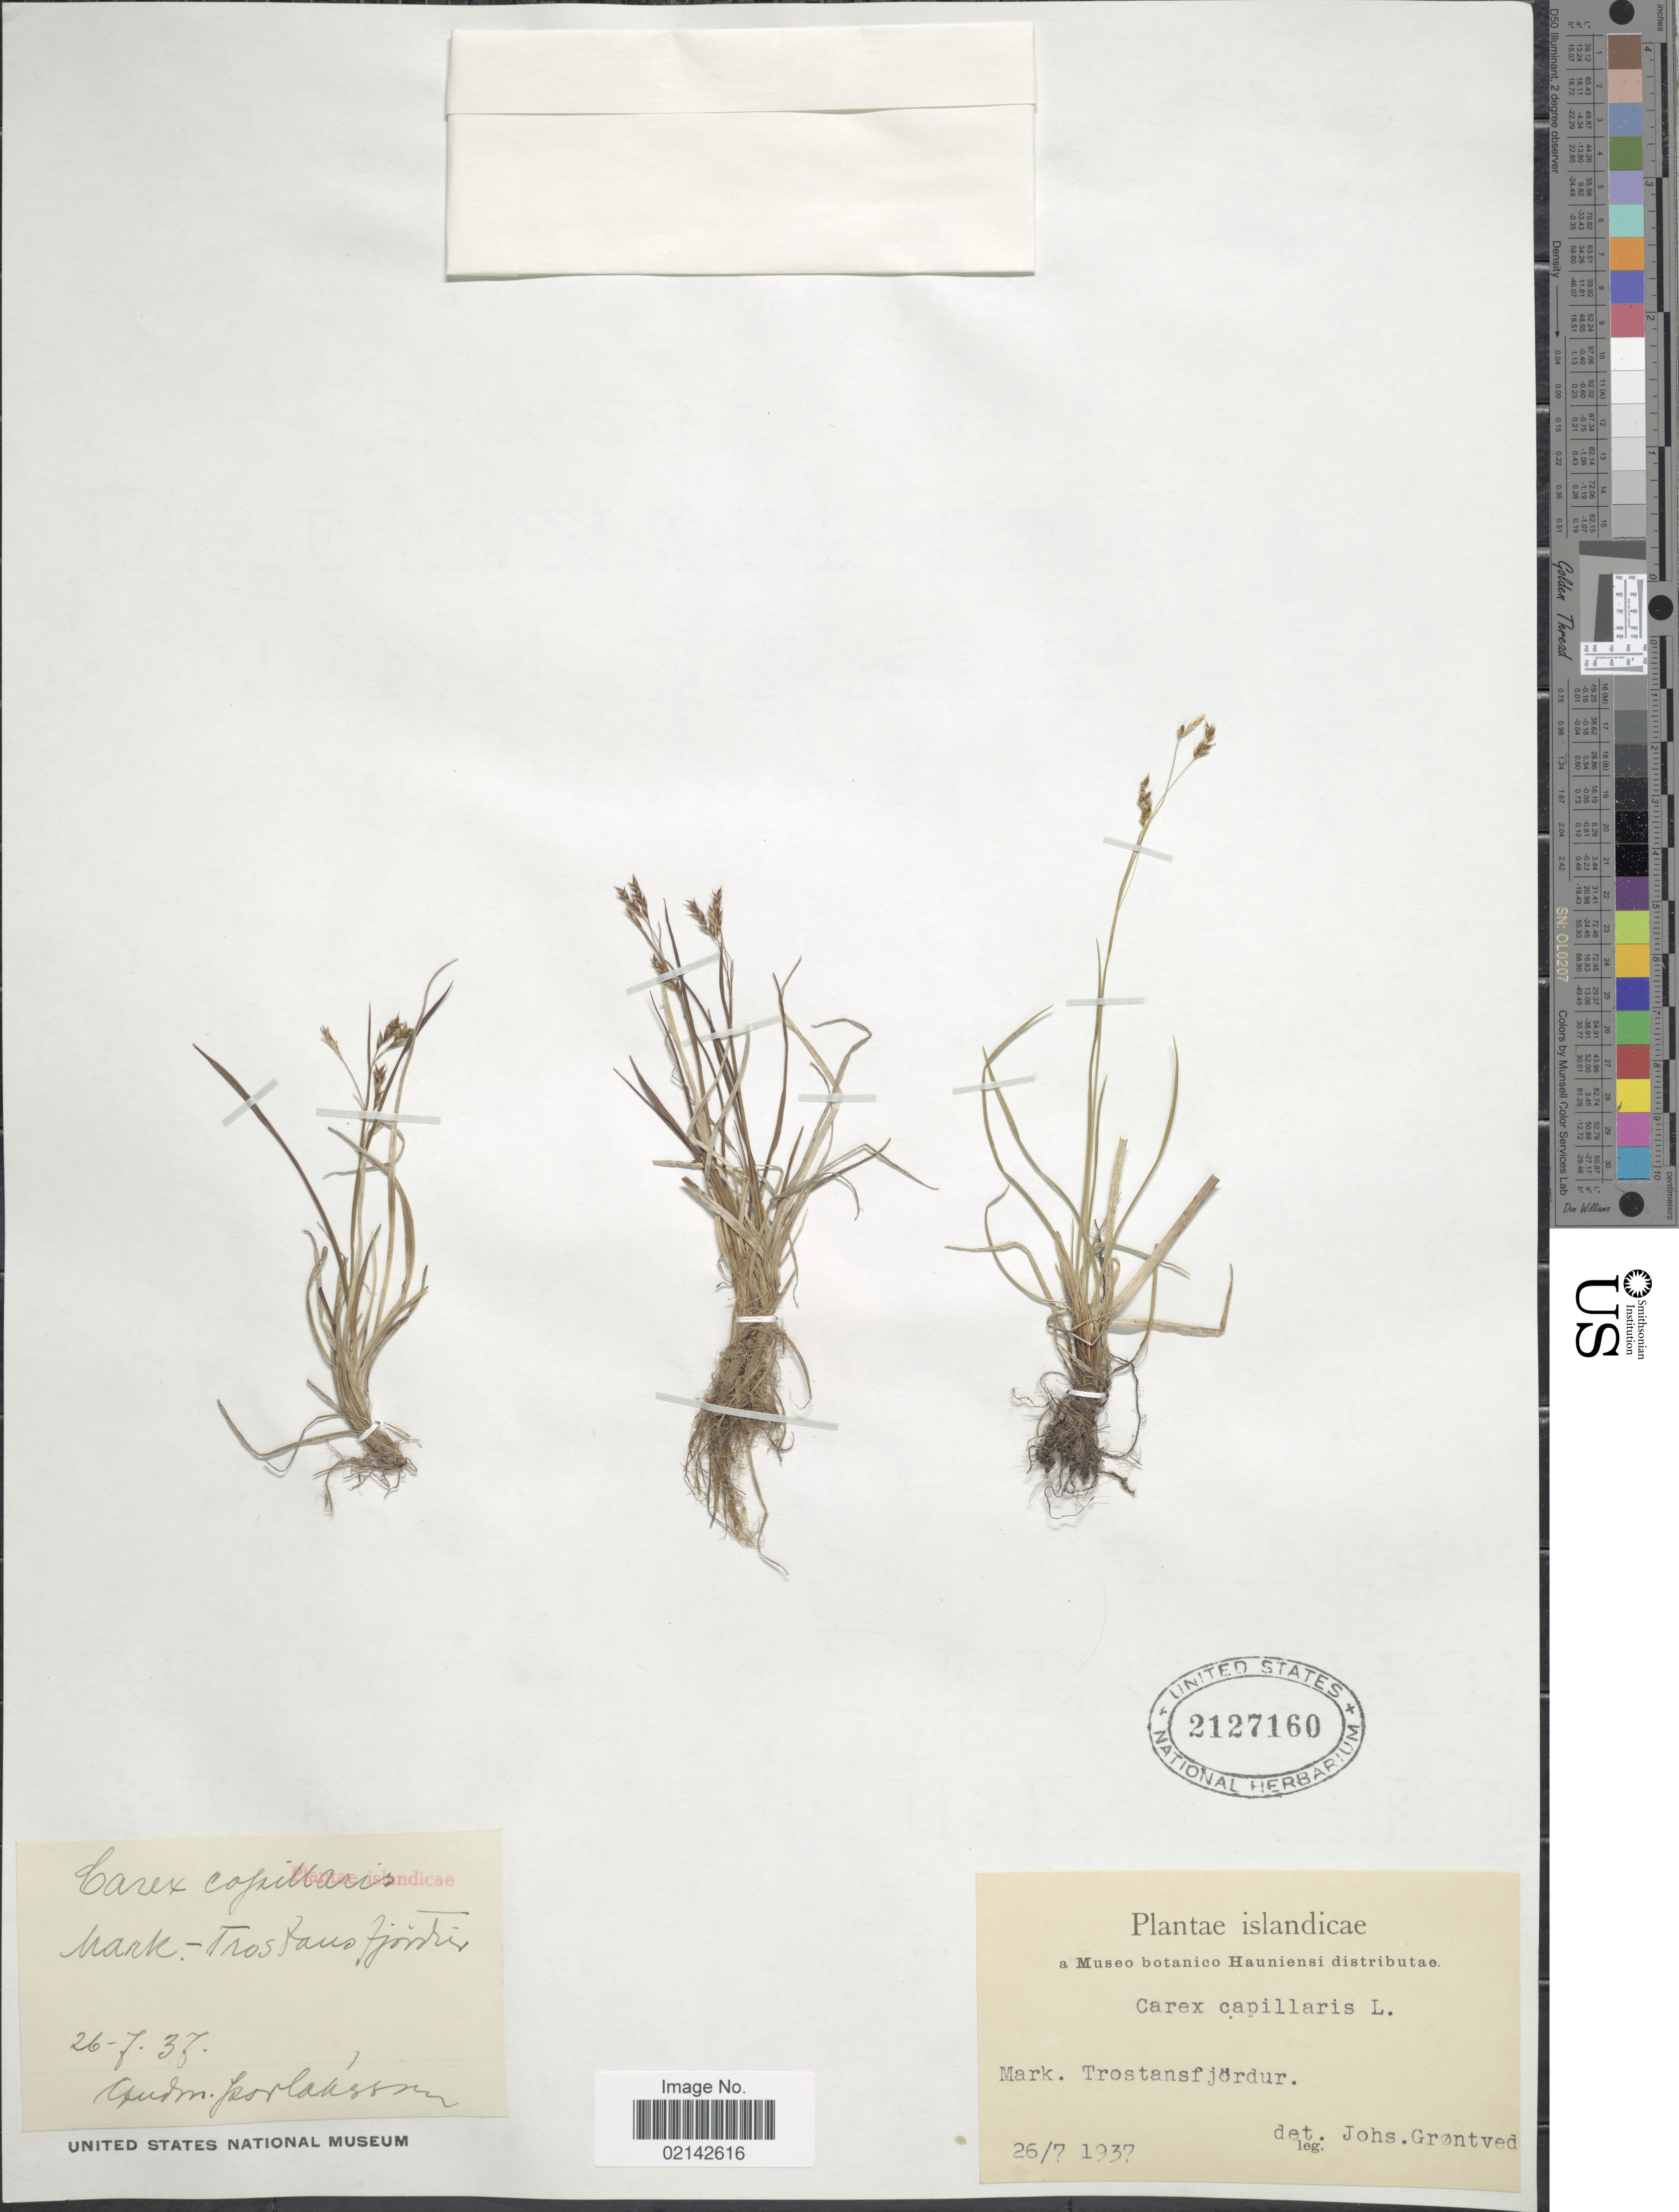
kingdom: Plantae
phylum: Tracheophyta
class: Liliopsida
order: Poales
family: Cyperaceae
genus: Carex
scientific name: Carex capillaris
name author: L.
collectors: G. Porlaksson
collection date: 1937-07-26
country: Iceland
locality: Islandicae, Mark. Trostansfjordur.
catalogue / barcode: US 2127160